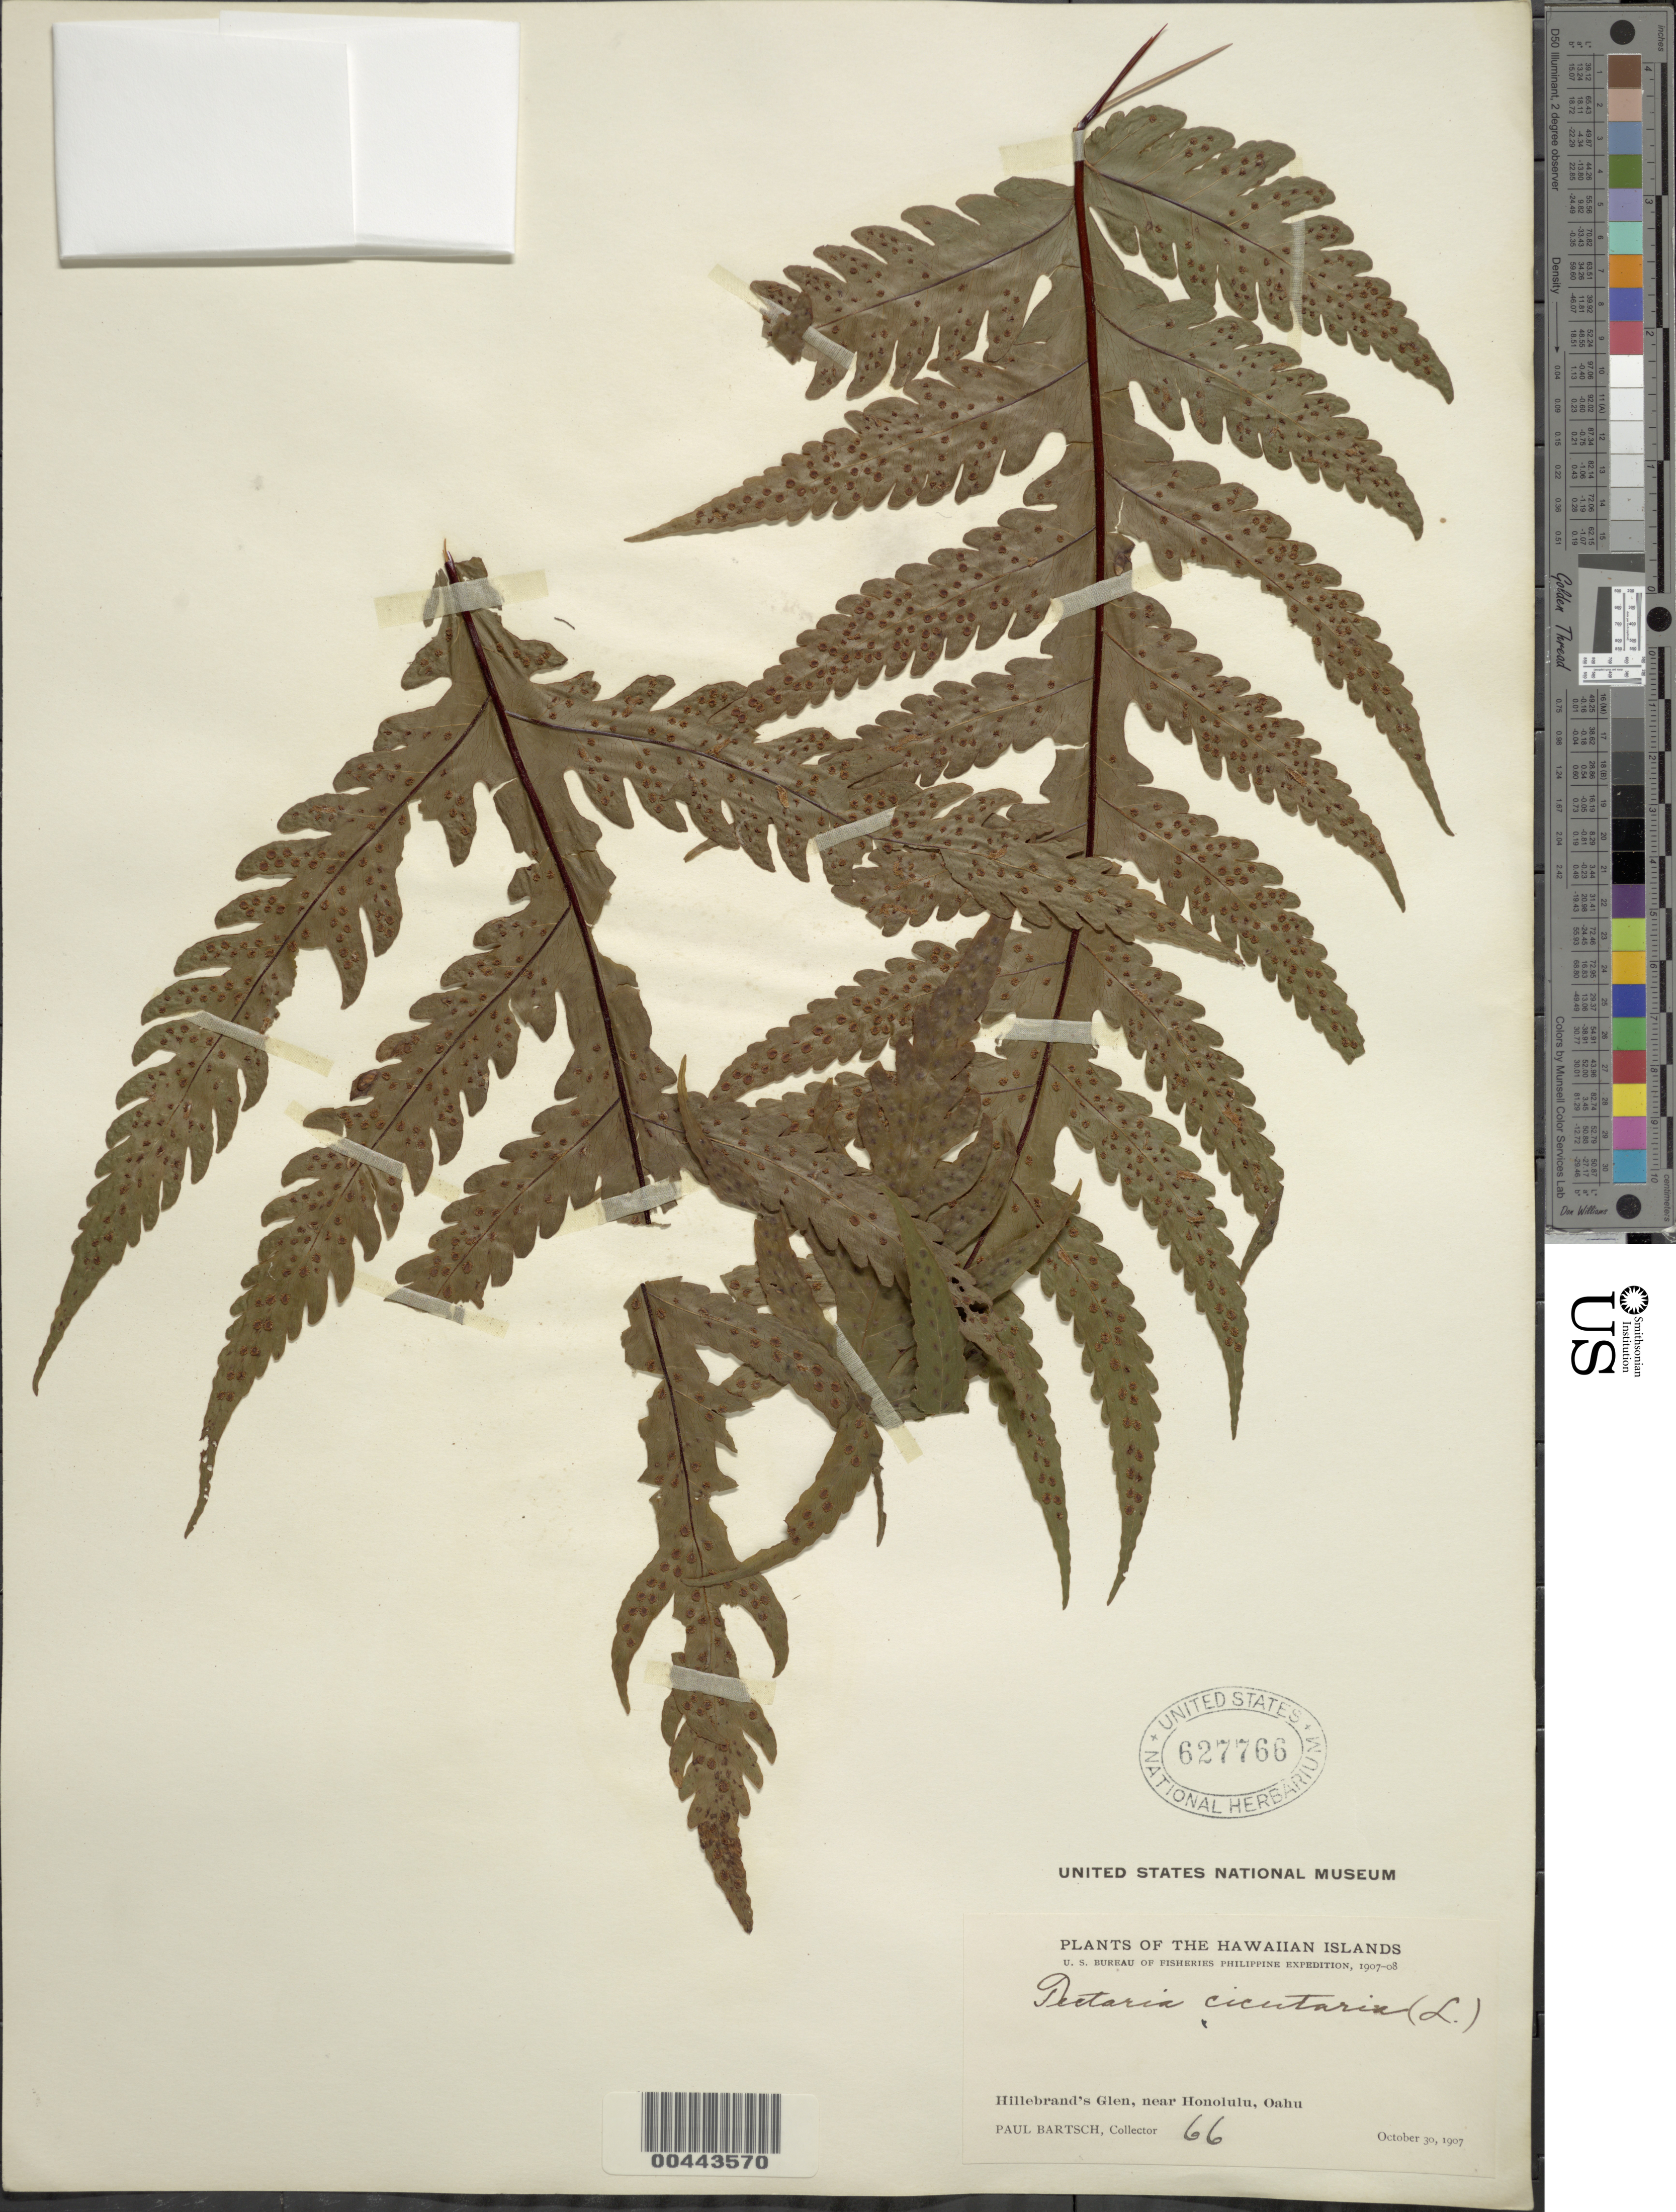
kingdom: Plantae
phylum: Tracheophyta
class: Polypodiopsida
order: Polypodiales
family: Tectariaceae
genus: Tectaria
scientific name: Tectaria gaudichaudii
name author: (Mett.) Maxon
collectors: P. Bartsch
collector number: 66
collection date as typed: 30 Oct 1907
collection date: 1907-10-30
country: United States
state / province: Hawaii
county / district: Honolulu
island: Oahu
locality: Hillebrand's Glen, near Honolulu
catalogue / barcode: US 627766